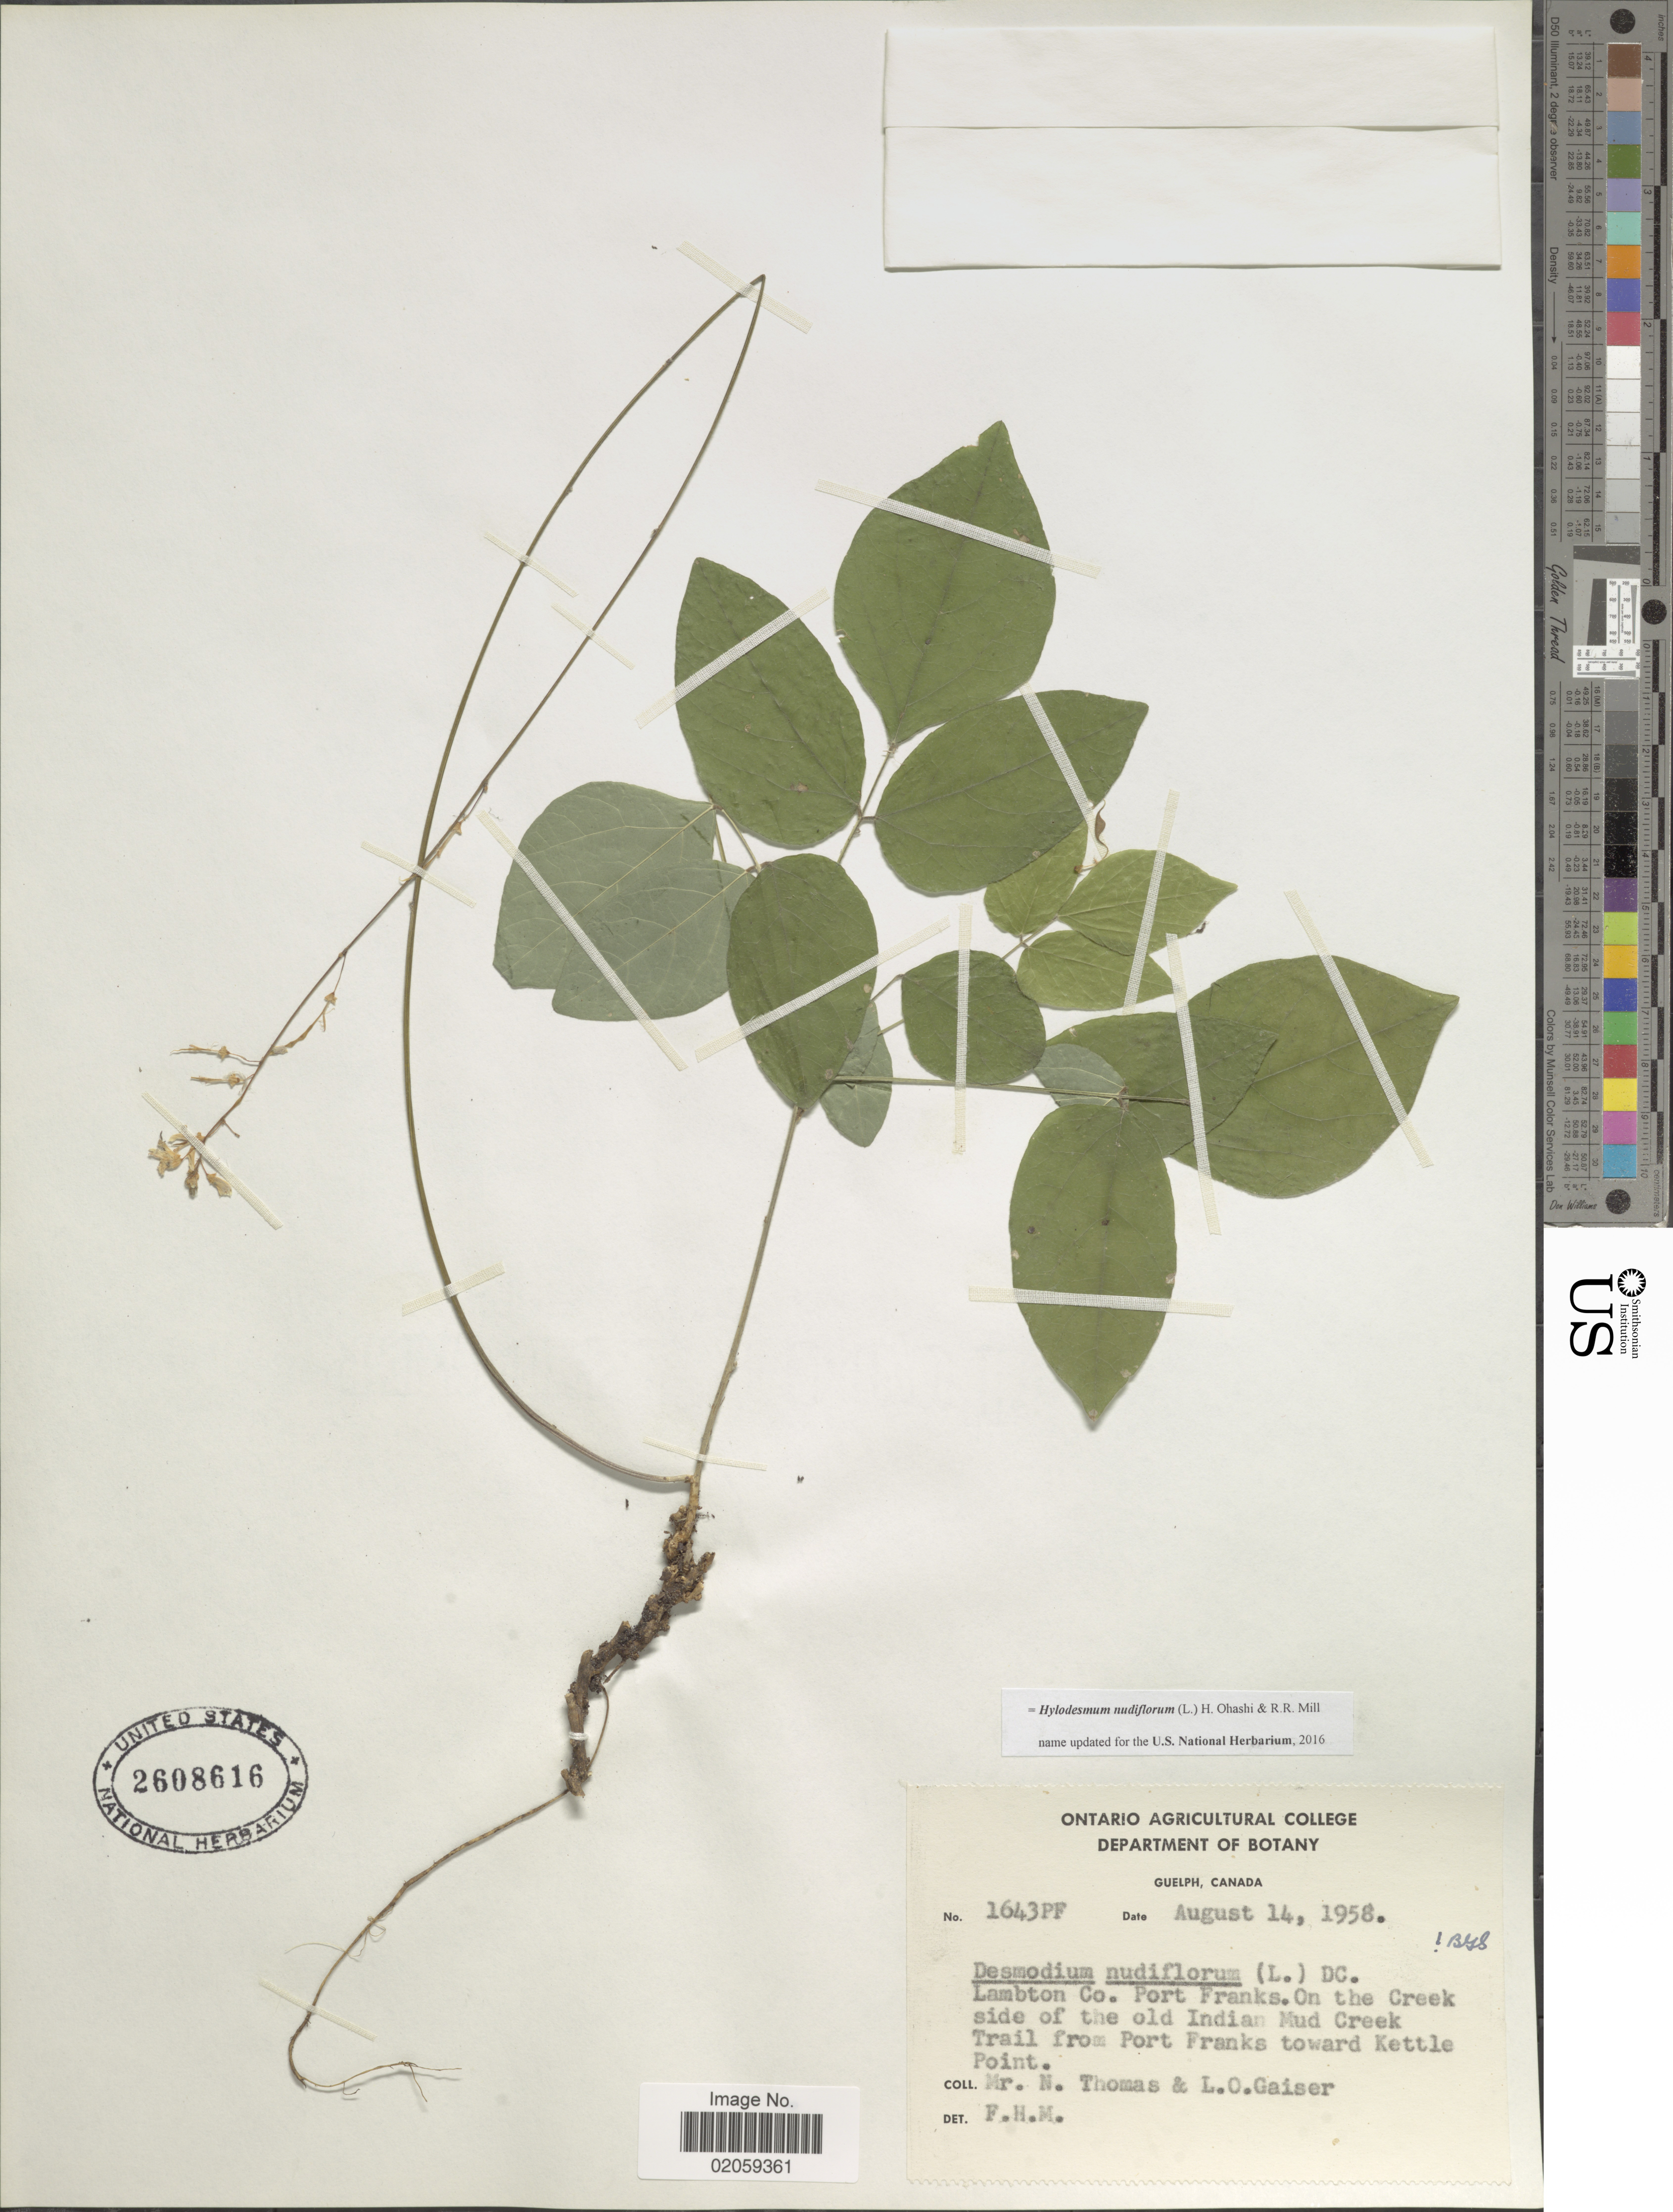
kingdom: Plantae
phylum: Tracheophyta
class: Magnoliopsida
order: Fabales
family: Fabaceae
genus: Hylodesmum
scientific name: Hylodesmum nudiflorum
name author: (L.) H. Ohashi & R.R. Mill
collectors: N. Thomas & L. Gaiser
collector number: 1643PF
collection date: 1958-08-14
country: Canada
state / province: Ontario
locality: Lambton Co., Port Franks, on the creek side of the old Indian Mud Creek, trail from Port Franks toward Kettle Point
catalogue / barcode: US 2608616